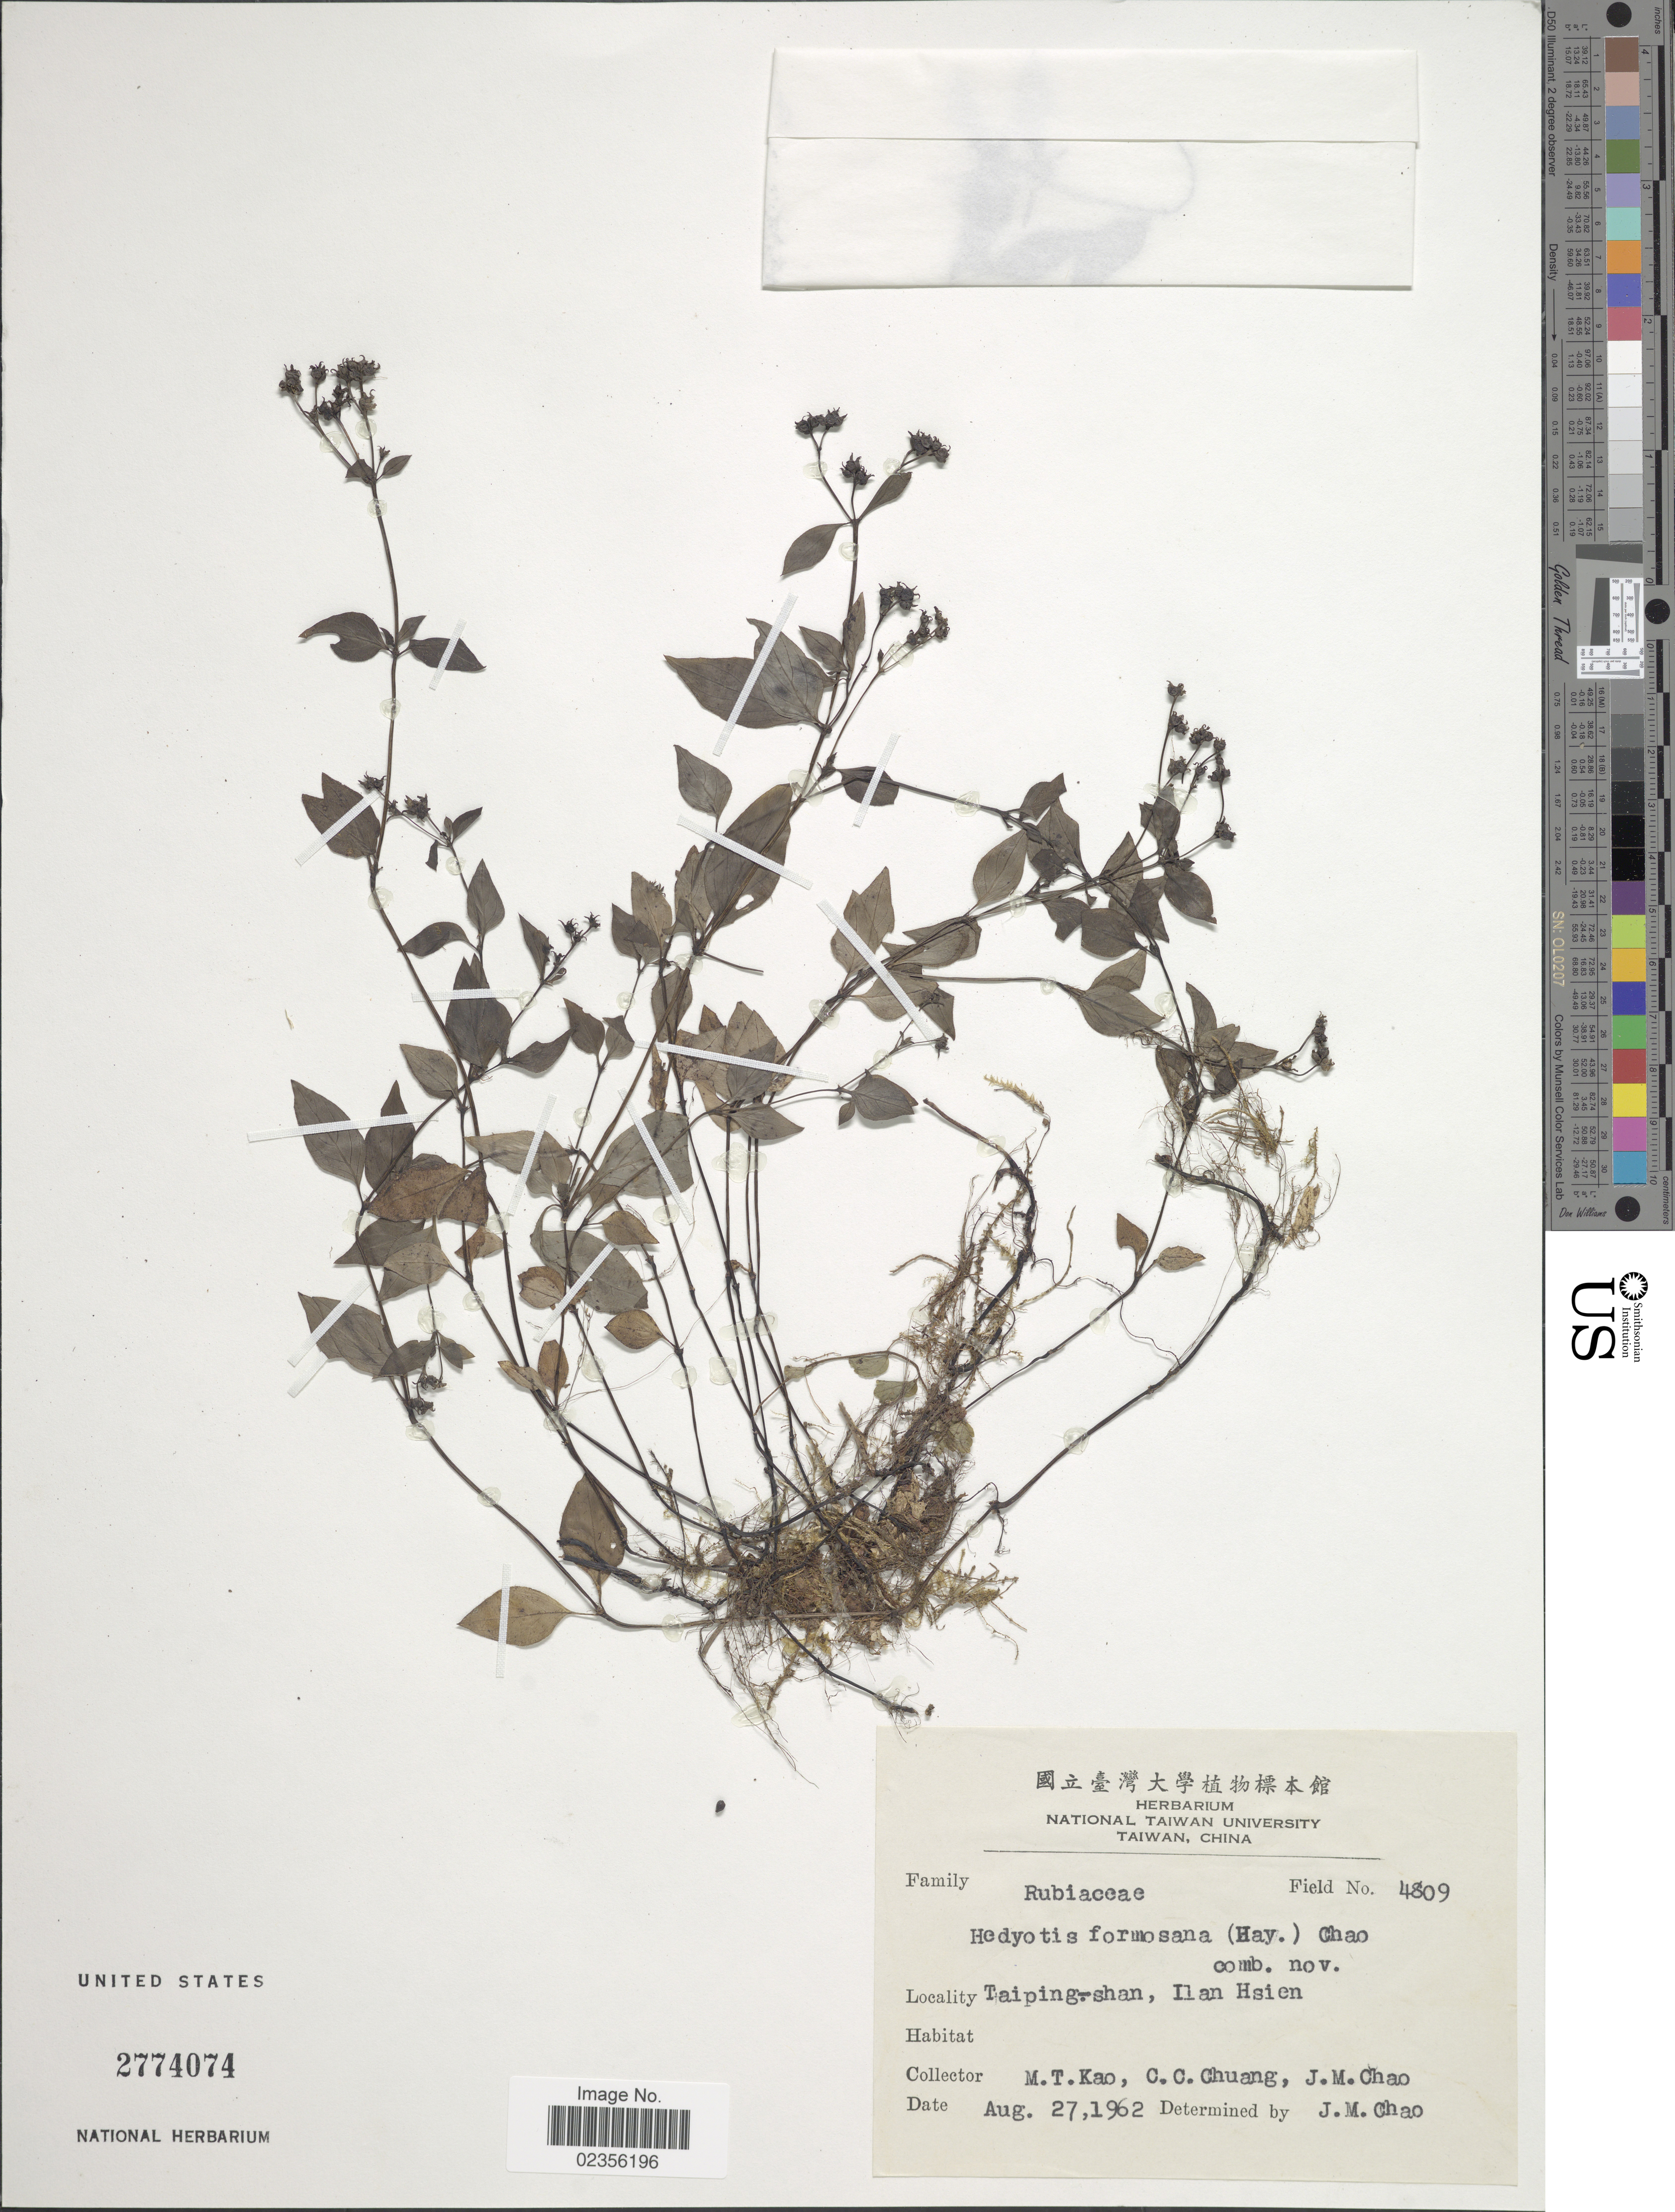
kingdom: Plantae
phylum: Tracheophyta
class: Magnoliopsida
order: Gentianales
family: Rubiaceae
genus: Hedyotis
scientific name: Hedyotis formosana (Hayata) Chao comb nov. ined.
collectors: M. T. Kao, C. C. Chuang & J. Chao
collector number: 4809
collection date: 1962-08-27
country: Taiwan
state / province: Ilan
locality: Taiping-Shan, Ilan Hsien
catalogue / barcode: US 2774074